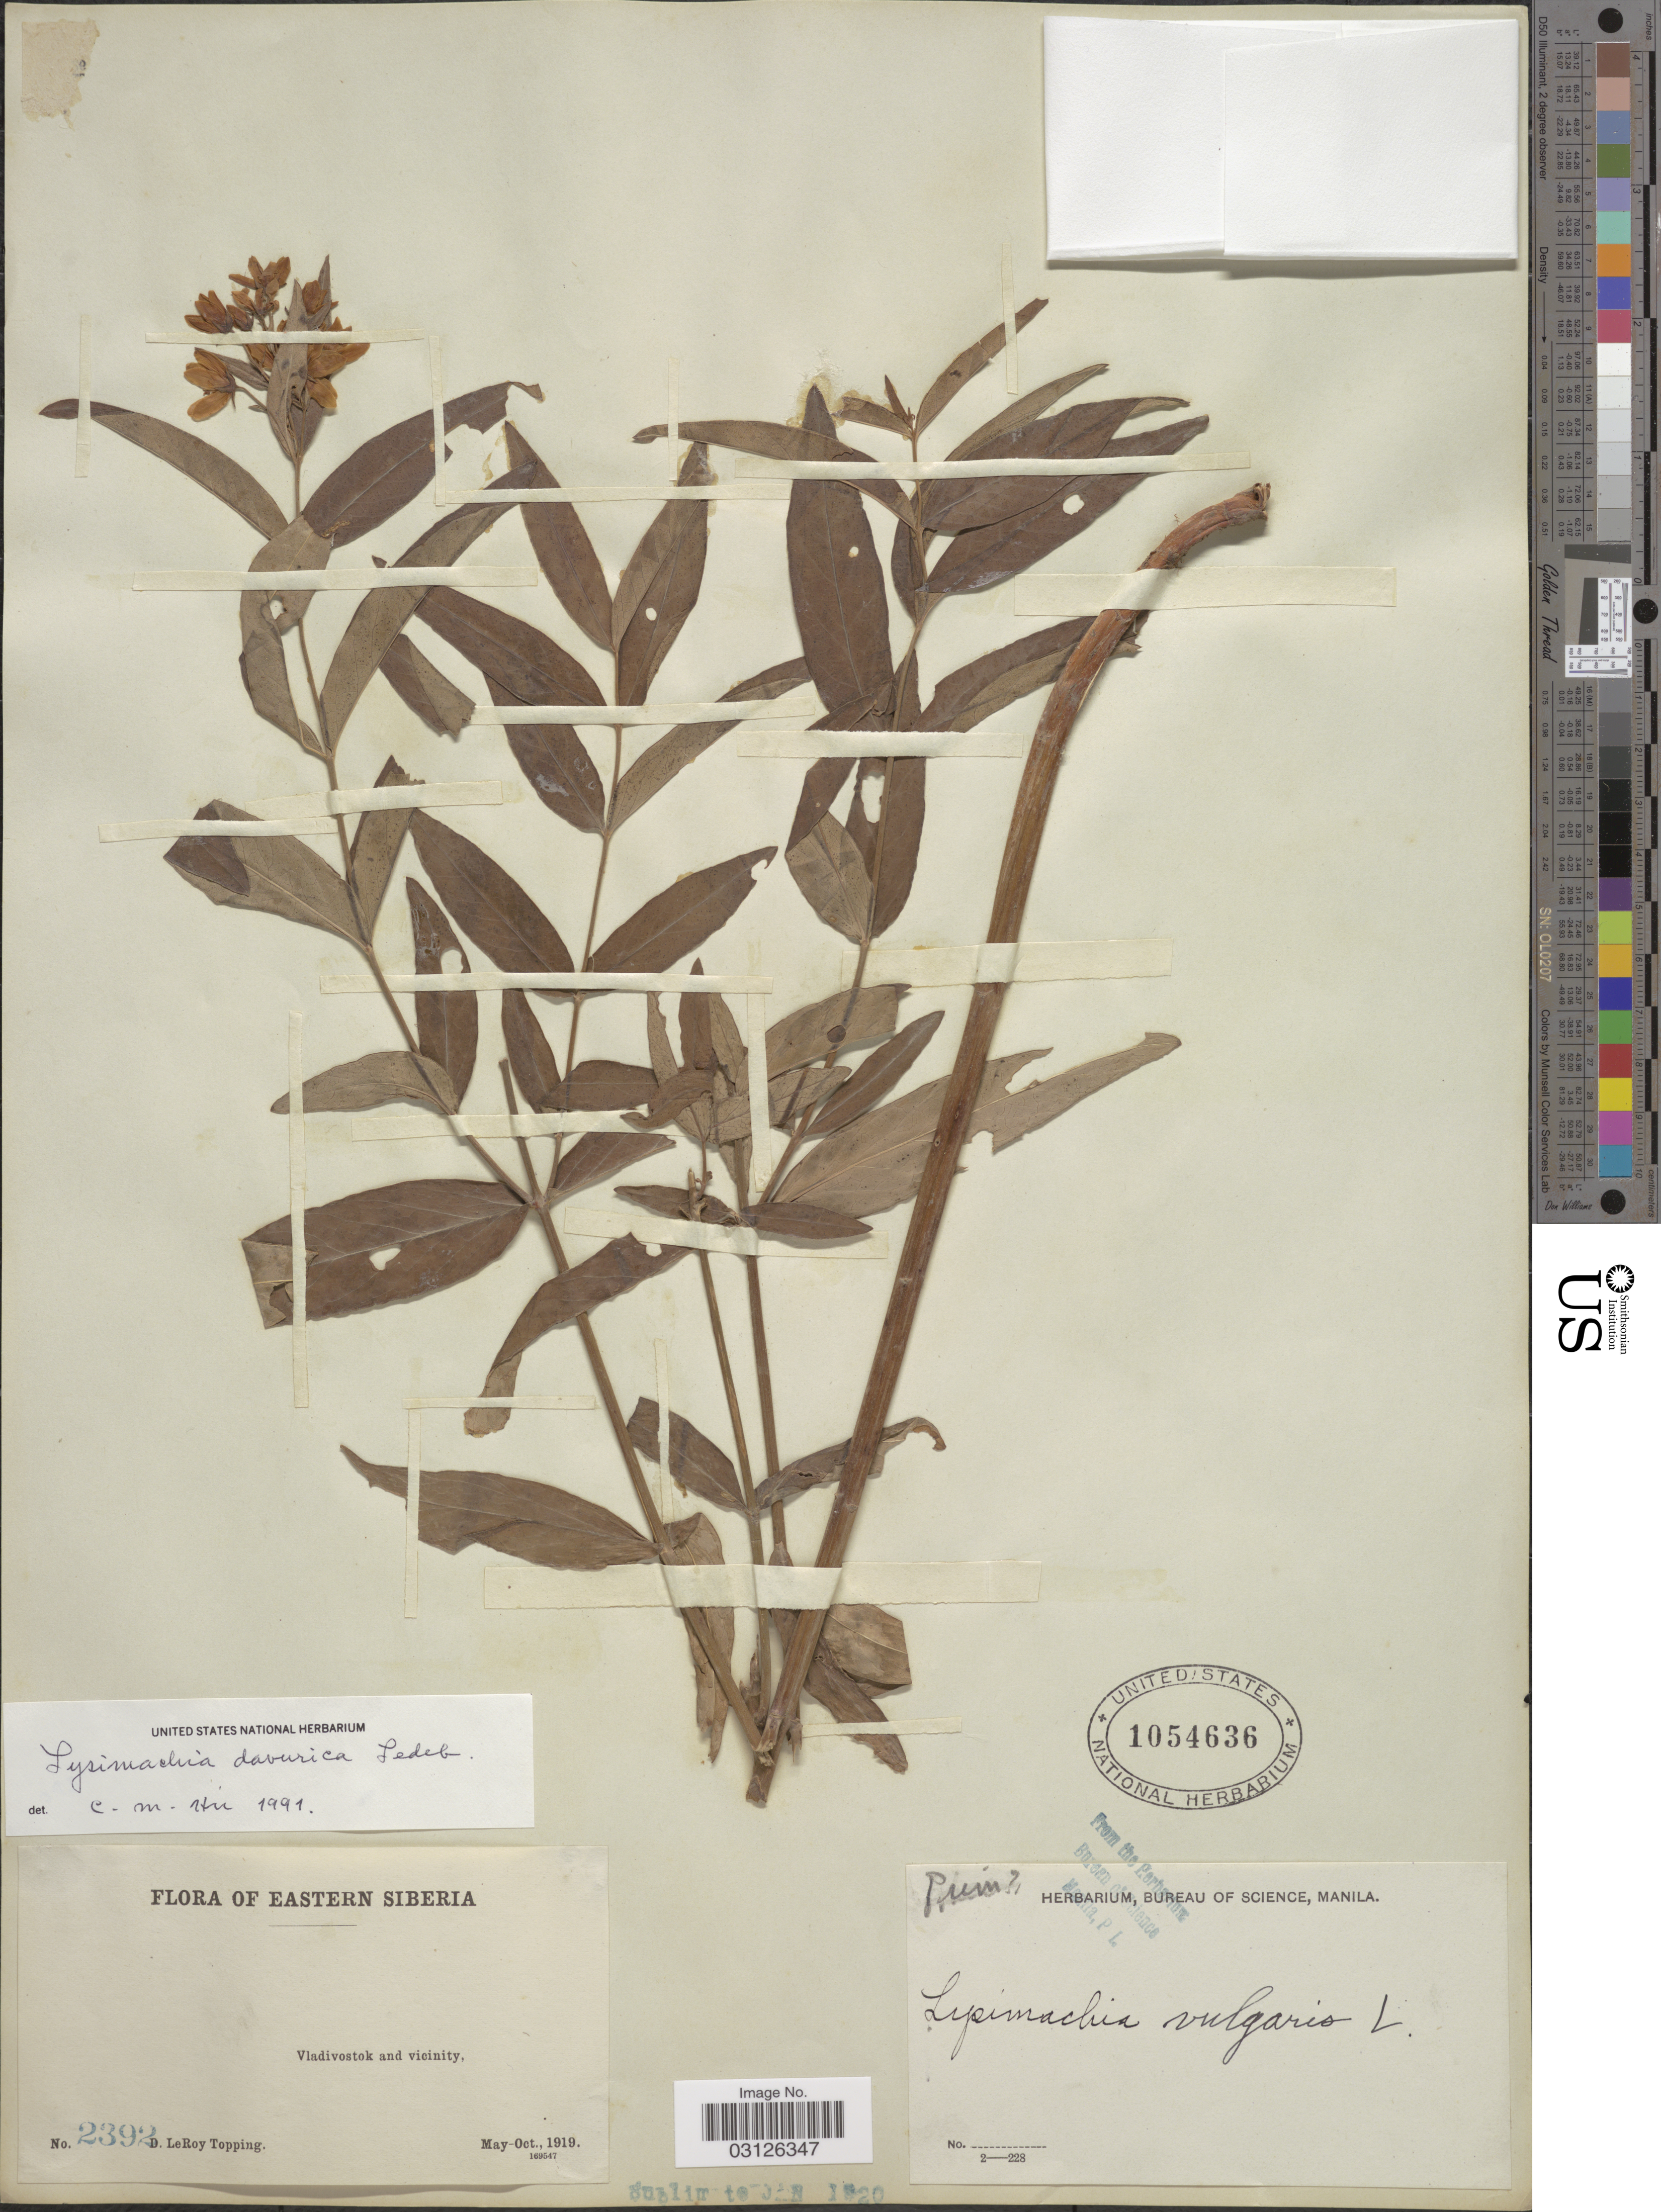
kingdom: Plantae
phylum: Tracheophyta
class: Magnoliopsida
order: Ericales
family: Primulaceae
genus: Lysimachia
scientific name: Lysimachia davurica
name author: Ledeb.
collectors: D. L. Topping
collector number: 2392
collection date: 1919-05/1919-10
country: Russian Federation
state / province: Primorsky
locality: Eastern Siberia. Vladivostok and vicinity.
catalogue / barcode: US 1054636